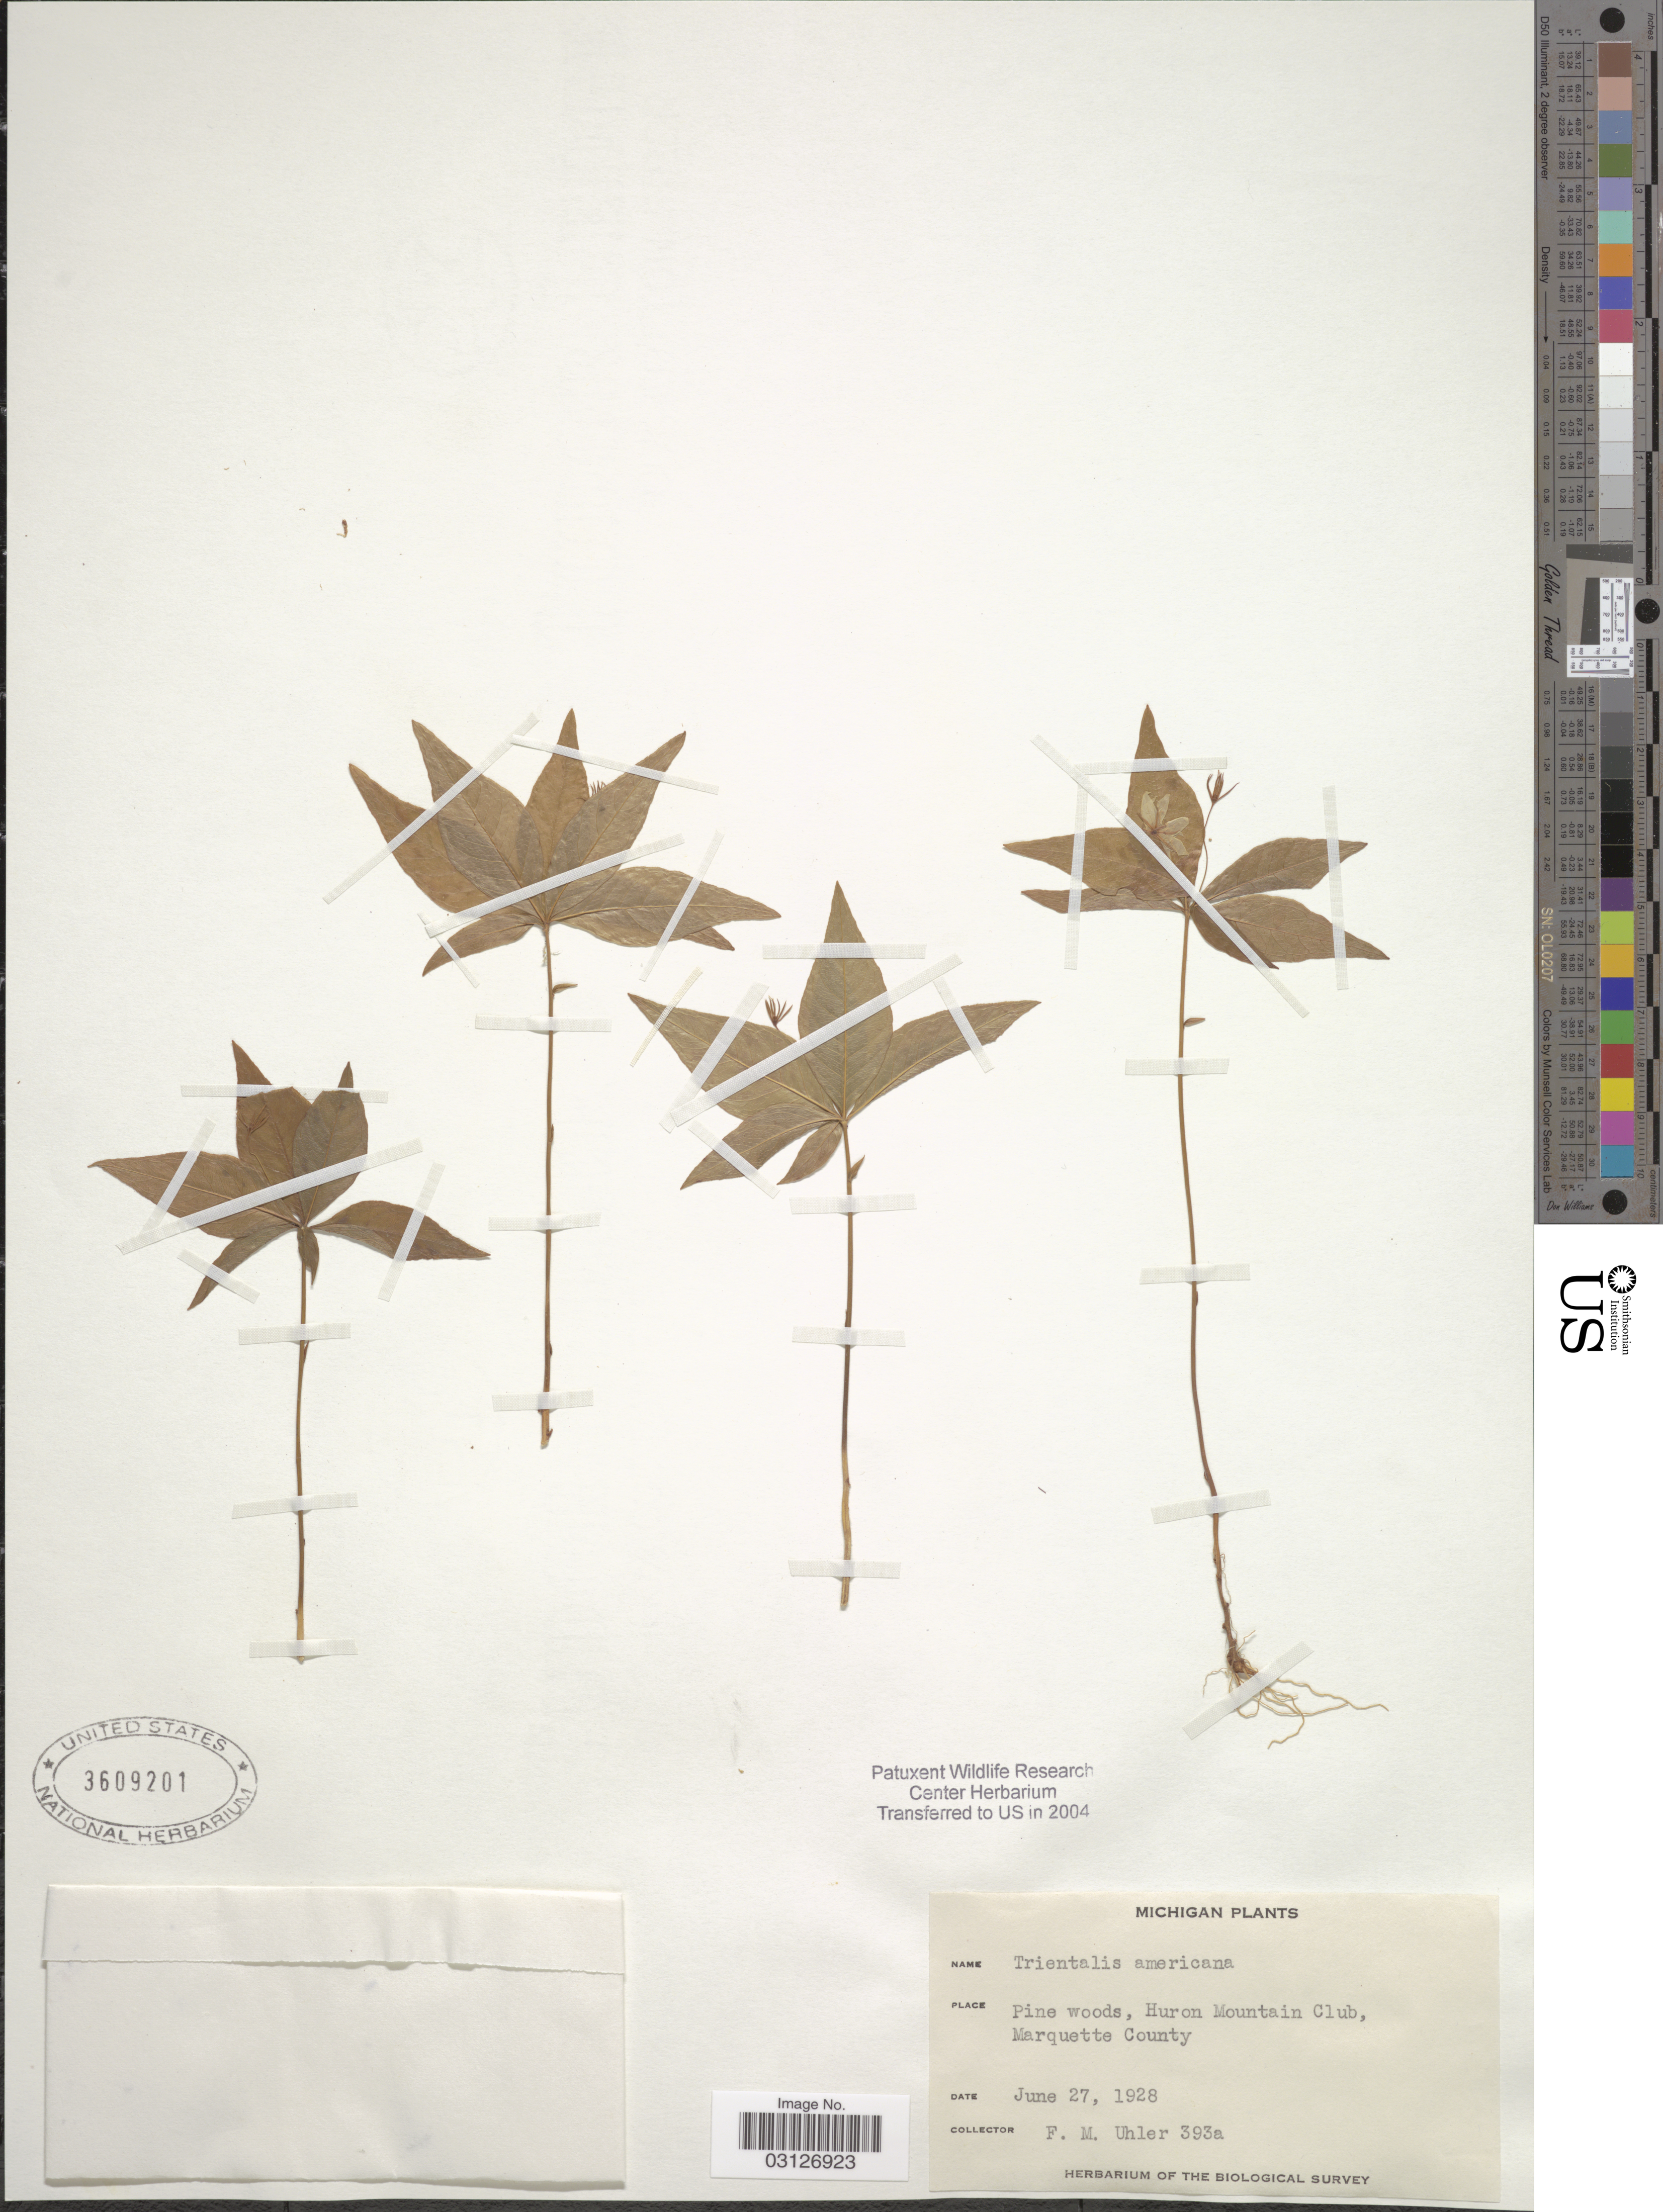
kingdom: Plantae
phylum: Tracheophyta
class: Magnoliopsida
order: Ericales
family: Primulaceae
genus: Trientalis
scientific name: Trientalis americana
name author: Pursh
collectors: F. M. Uhler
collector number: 393a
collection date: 1928-06-27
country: United States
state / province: Michigan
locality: Pine woods, Huron Mountain Club, Marquette County.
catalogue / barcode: US 3609201